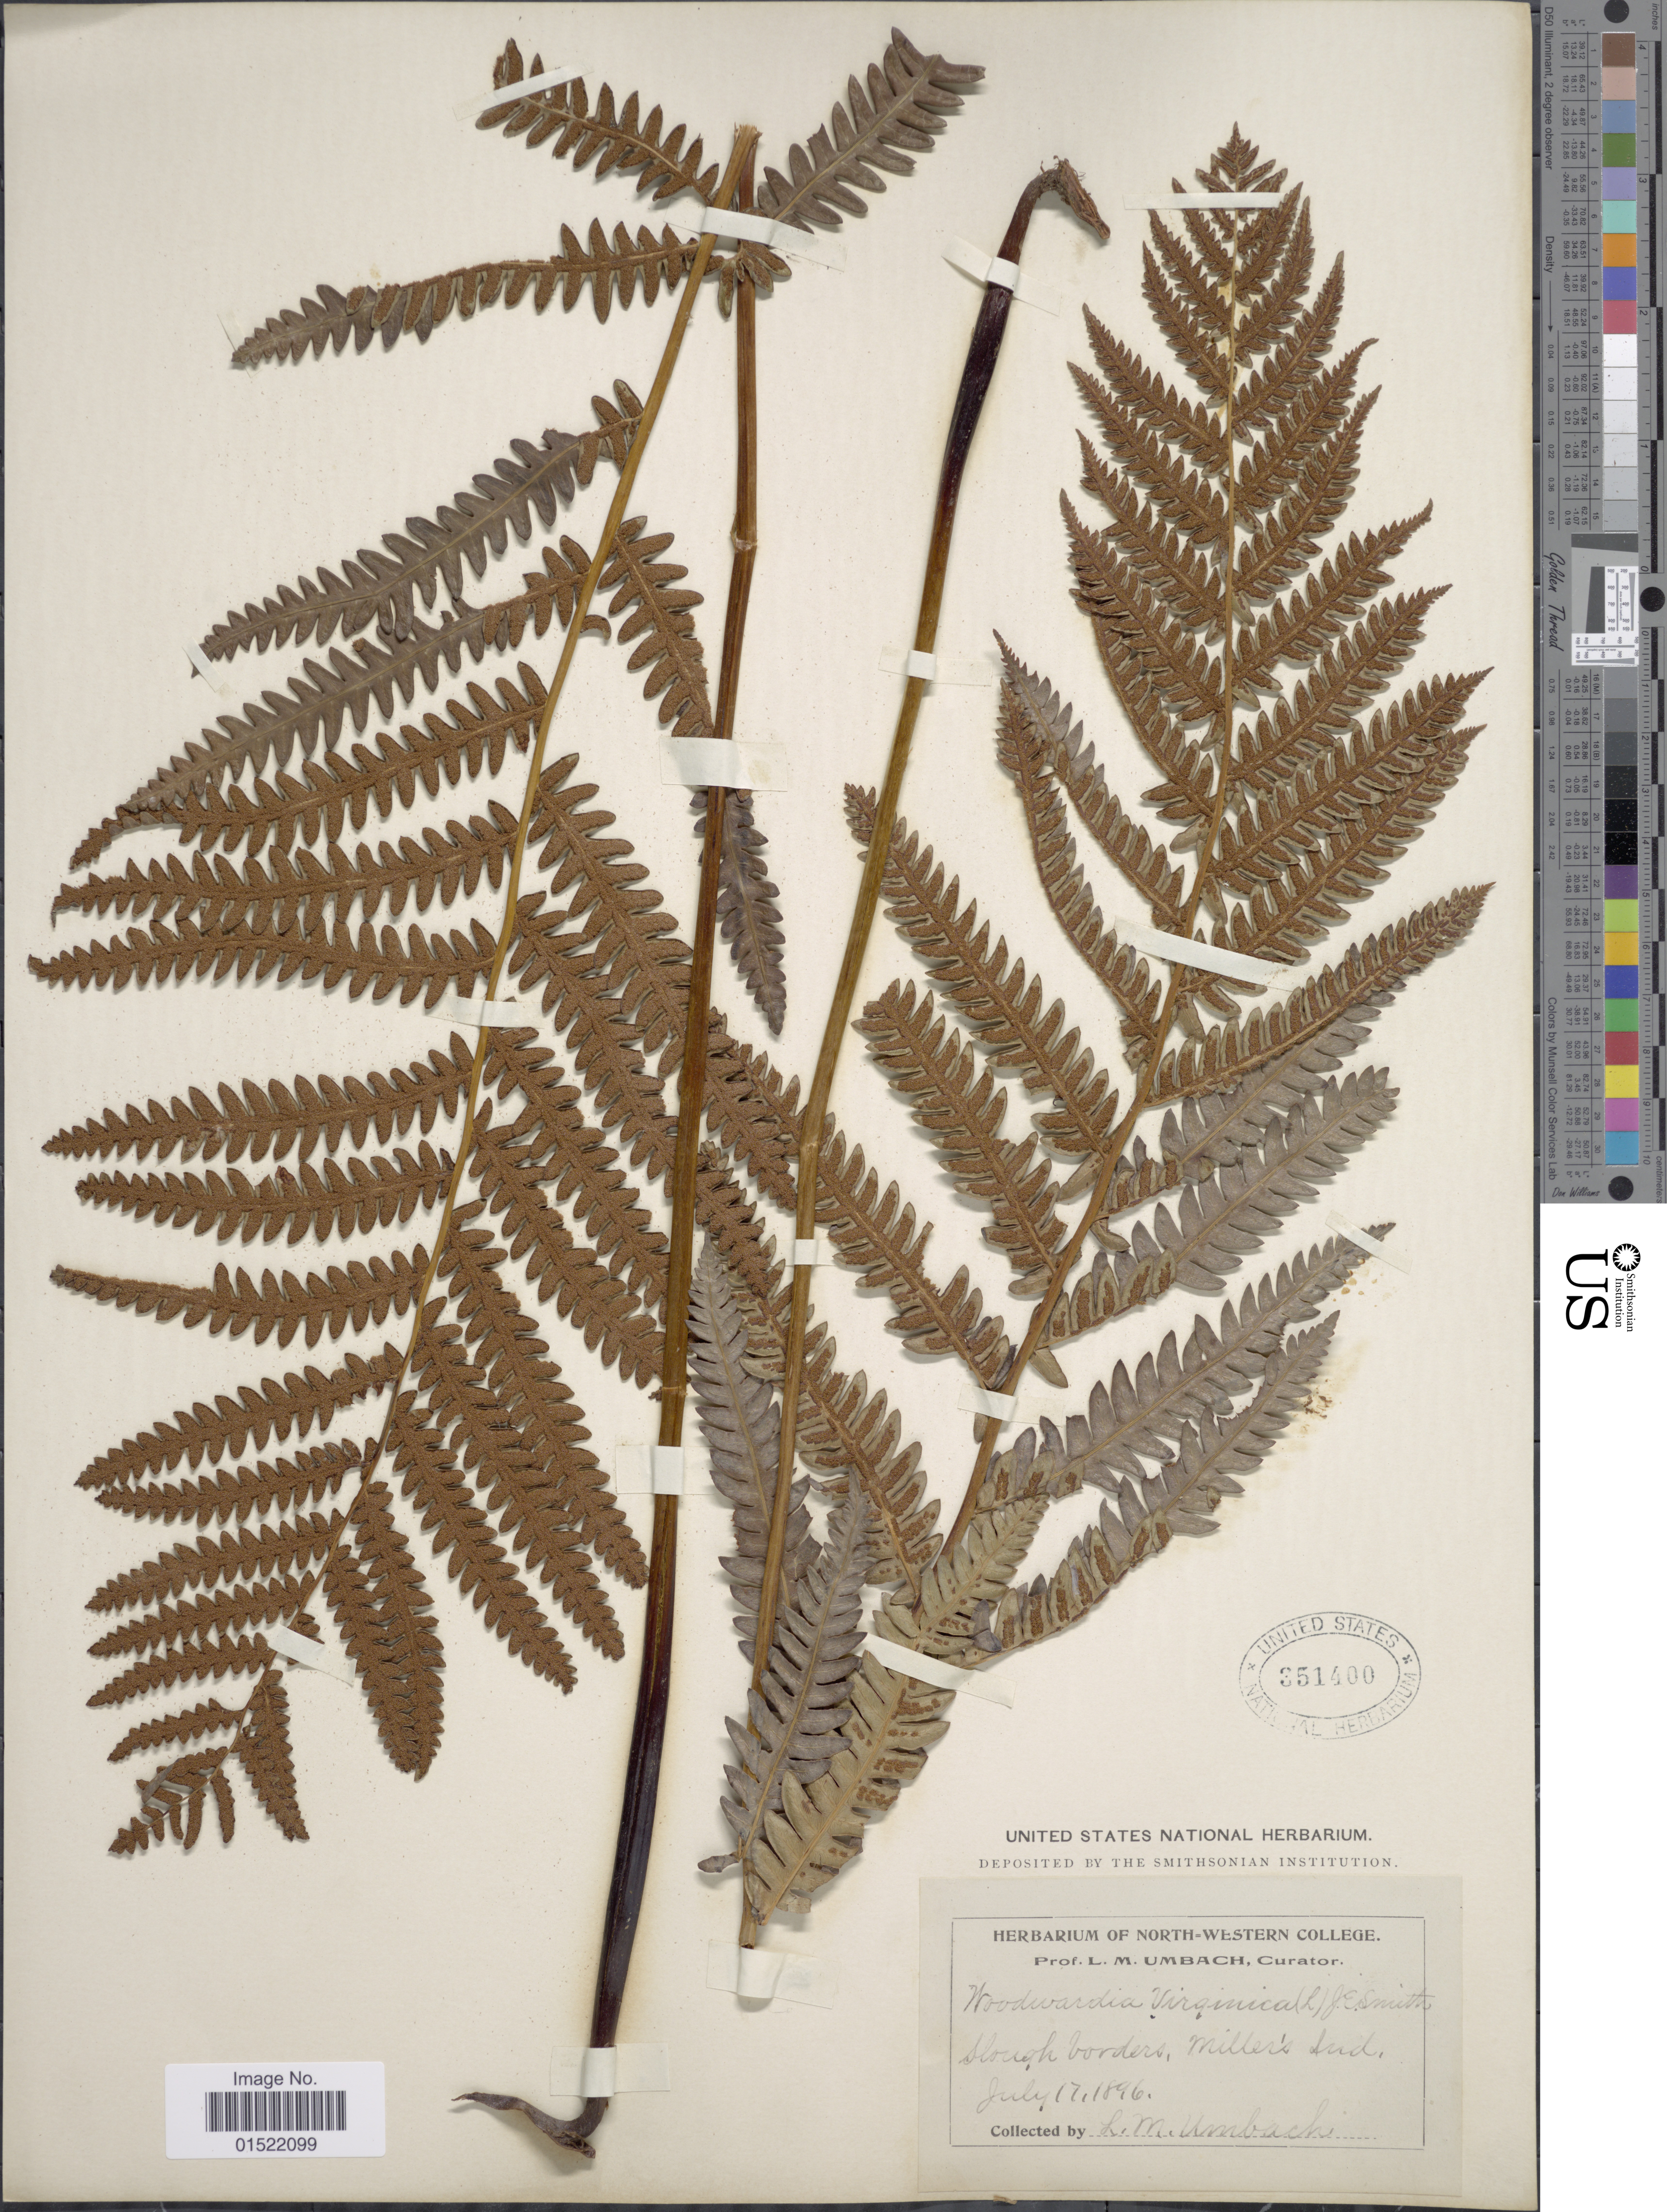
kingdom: Plantae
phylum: Tracheophyta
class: Polypodiopsida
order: Polypodiales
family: Blechnaceae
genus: Woodwardia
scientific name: Woodwardia virginica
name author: (L.) R.M. Sm.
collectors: L. M. Umbach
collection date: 1896-07-17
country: United States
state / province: Indiana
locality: Slough borders, Miller's, Ind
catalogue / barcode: US 351400